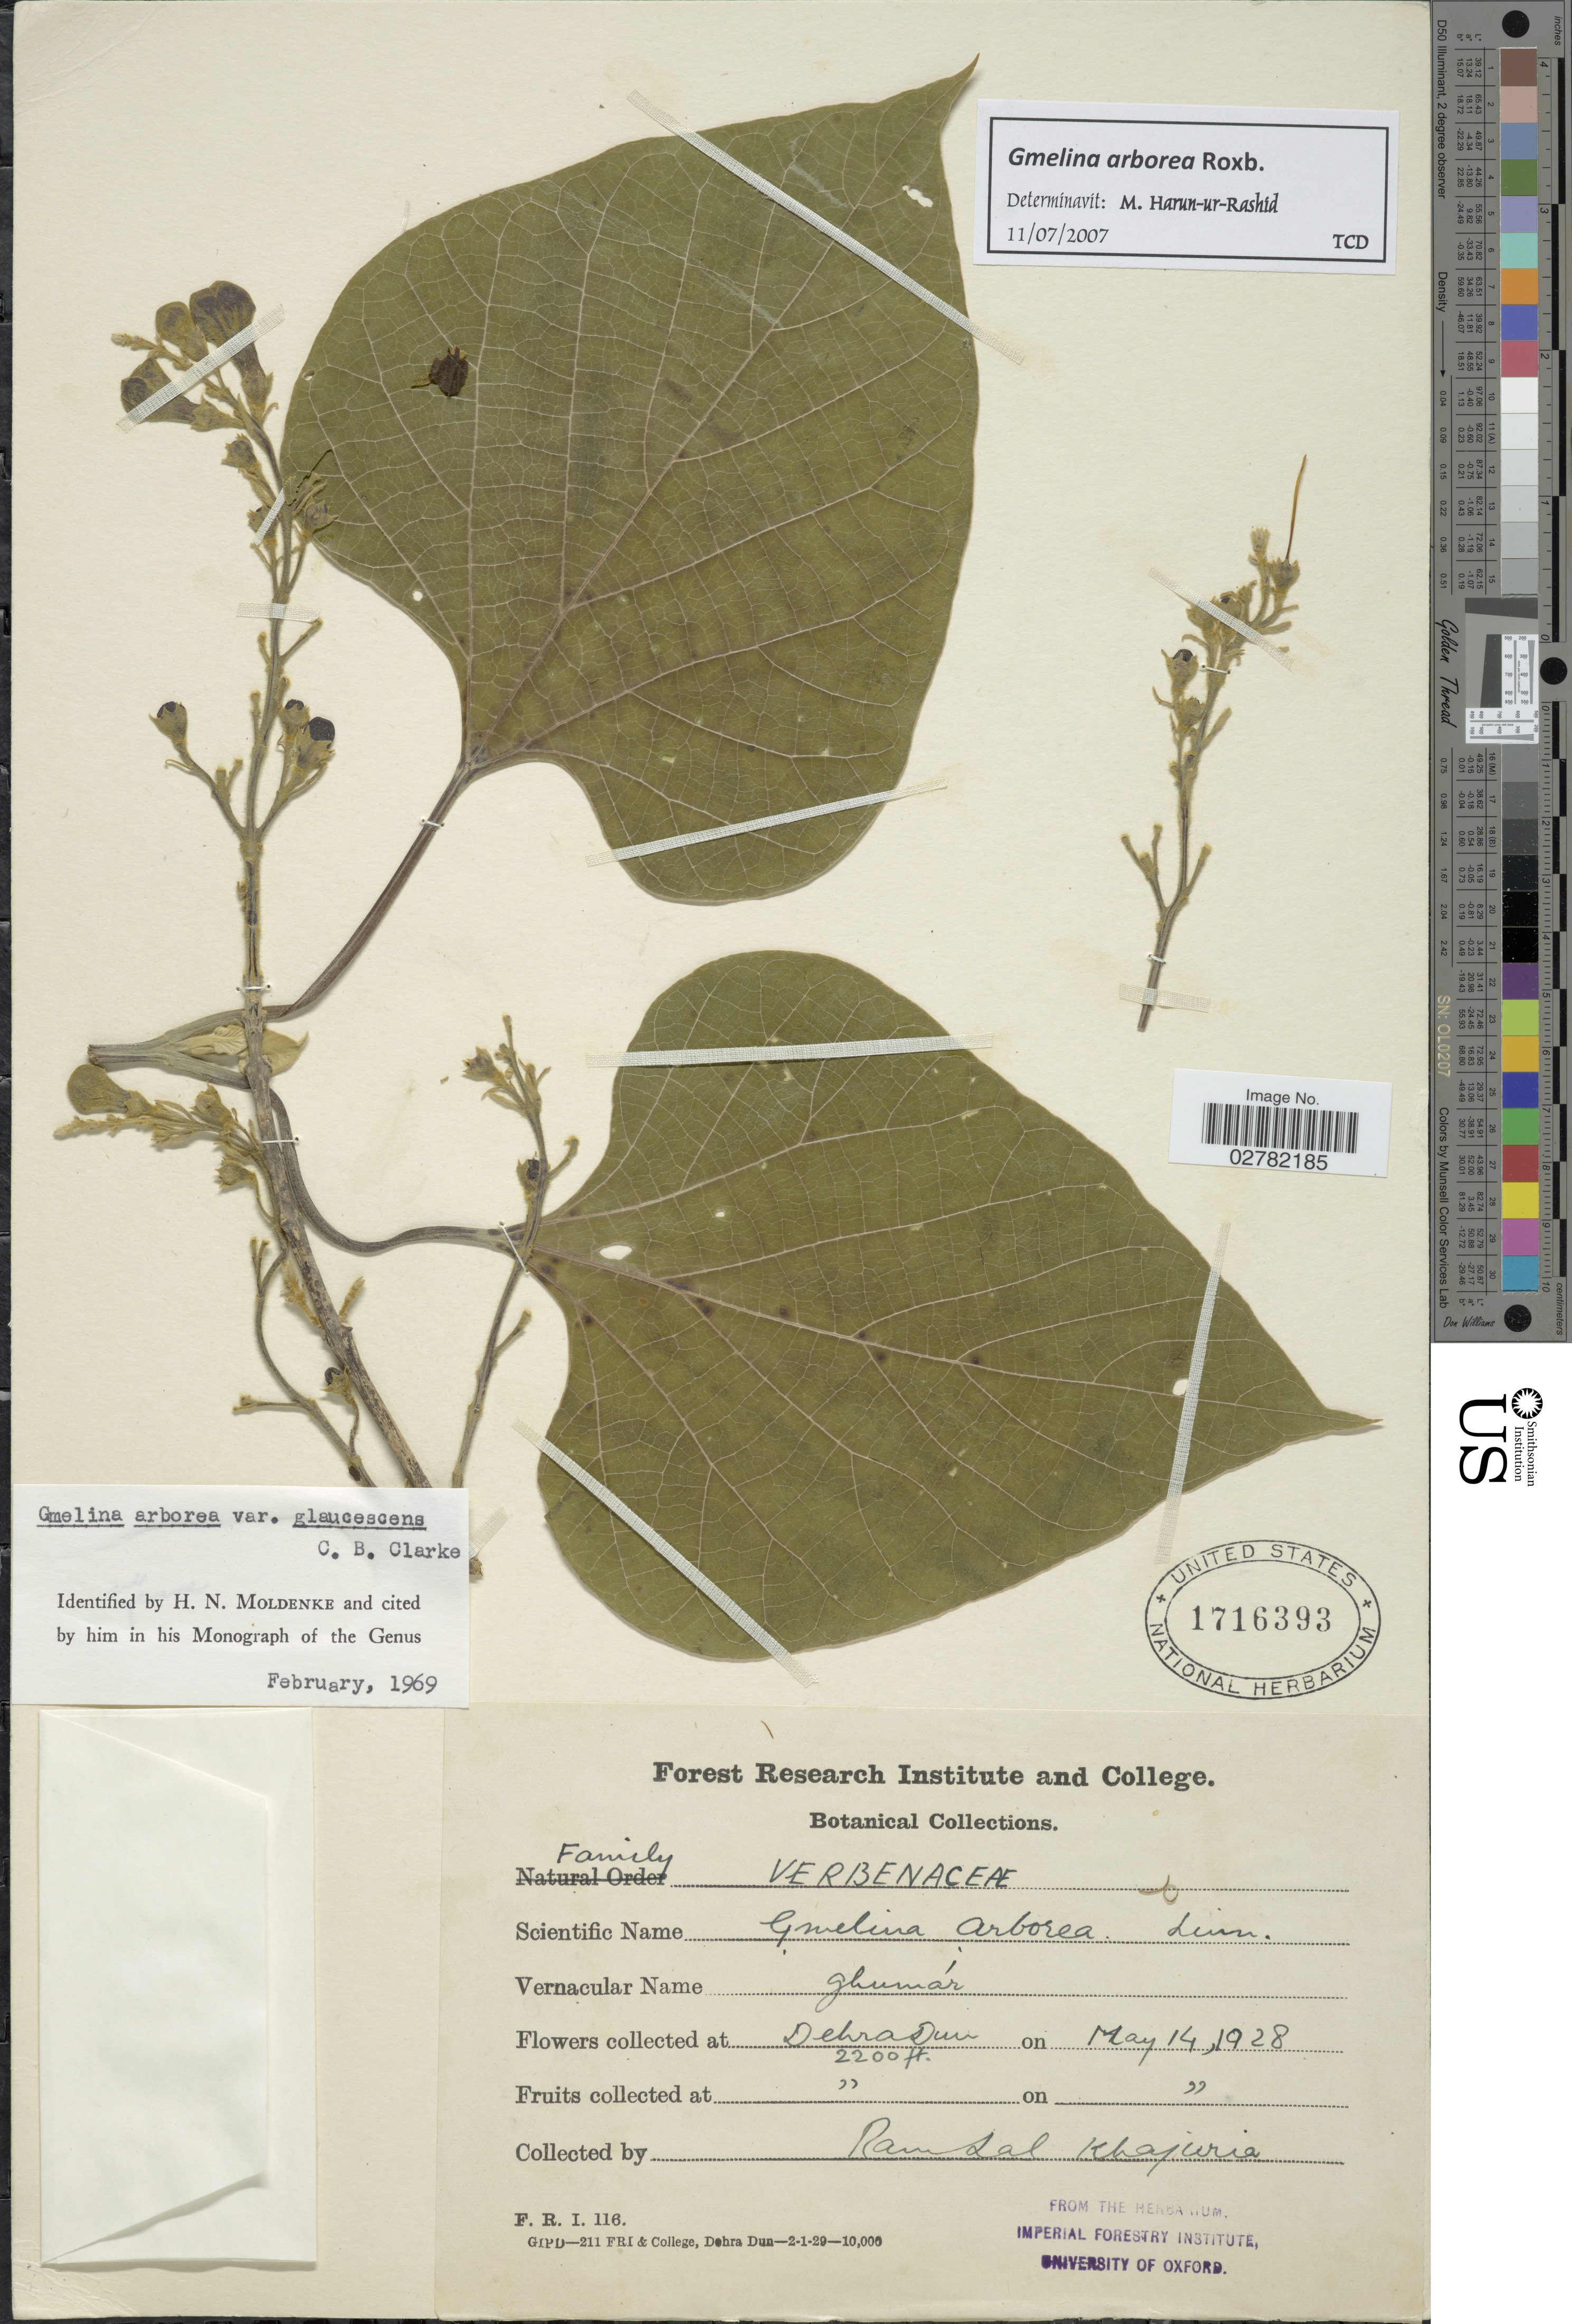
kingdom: Plantae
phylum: Tracheophyta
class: Magnoliopsida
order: Lamiales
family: Lamiaceae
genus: Gmelina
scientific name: Gmelina arborea var. arborea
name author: Roxb. ex Sm.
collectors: R. Khajuria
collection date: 1928-05-14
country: India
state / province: Uttarakhand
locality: Dehra Dun.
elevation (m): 671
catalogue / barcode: US 1716393